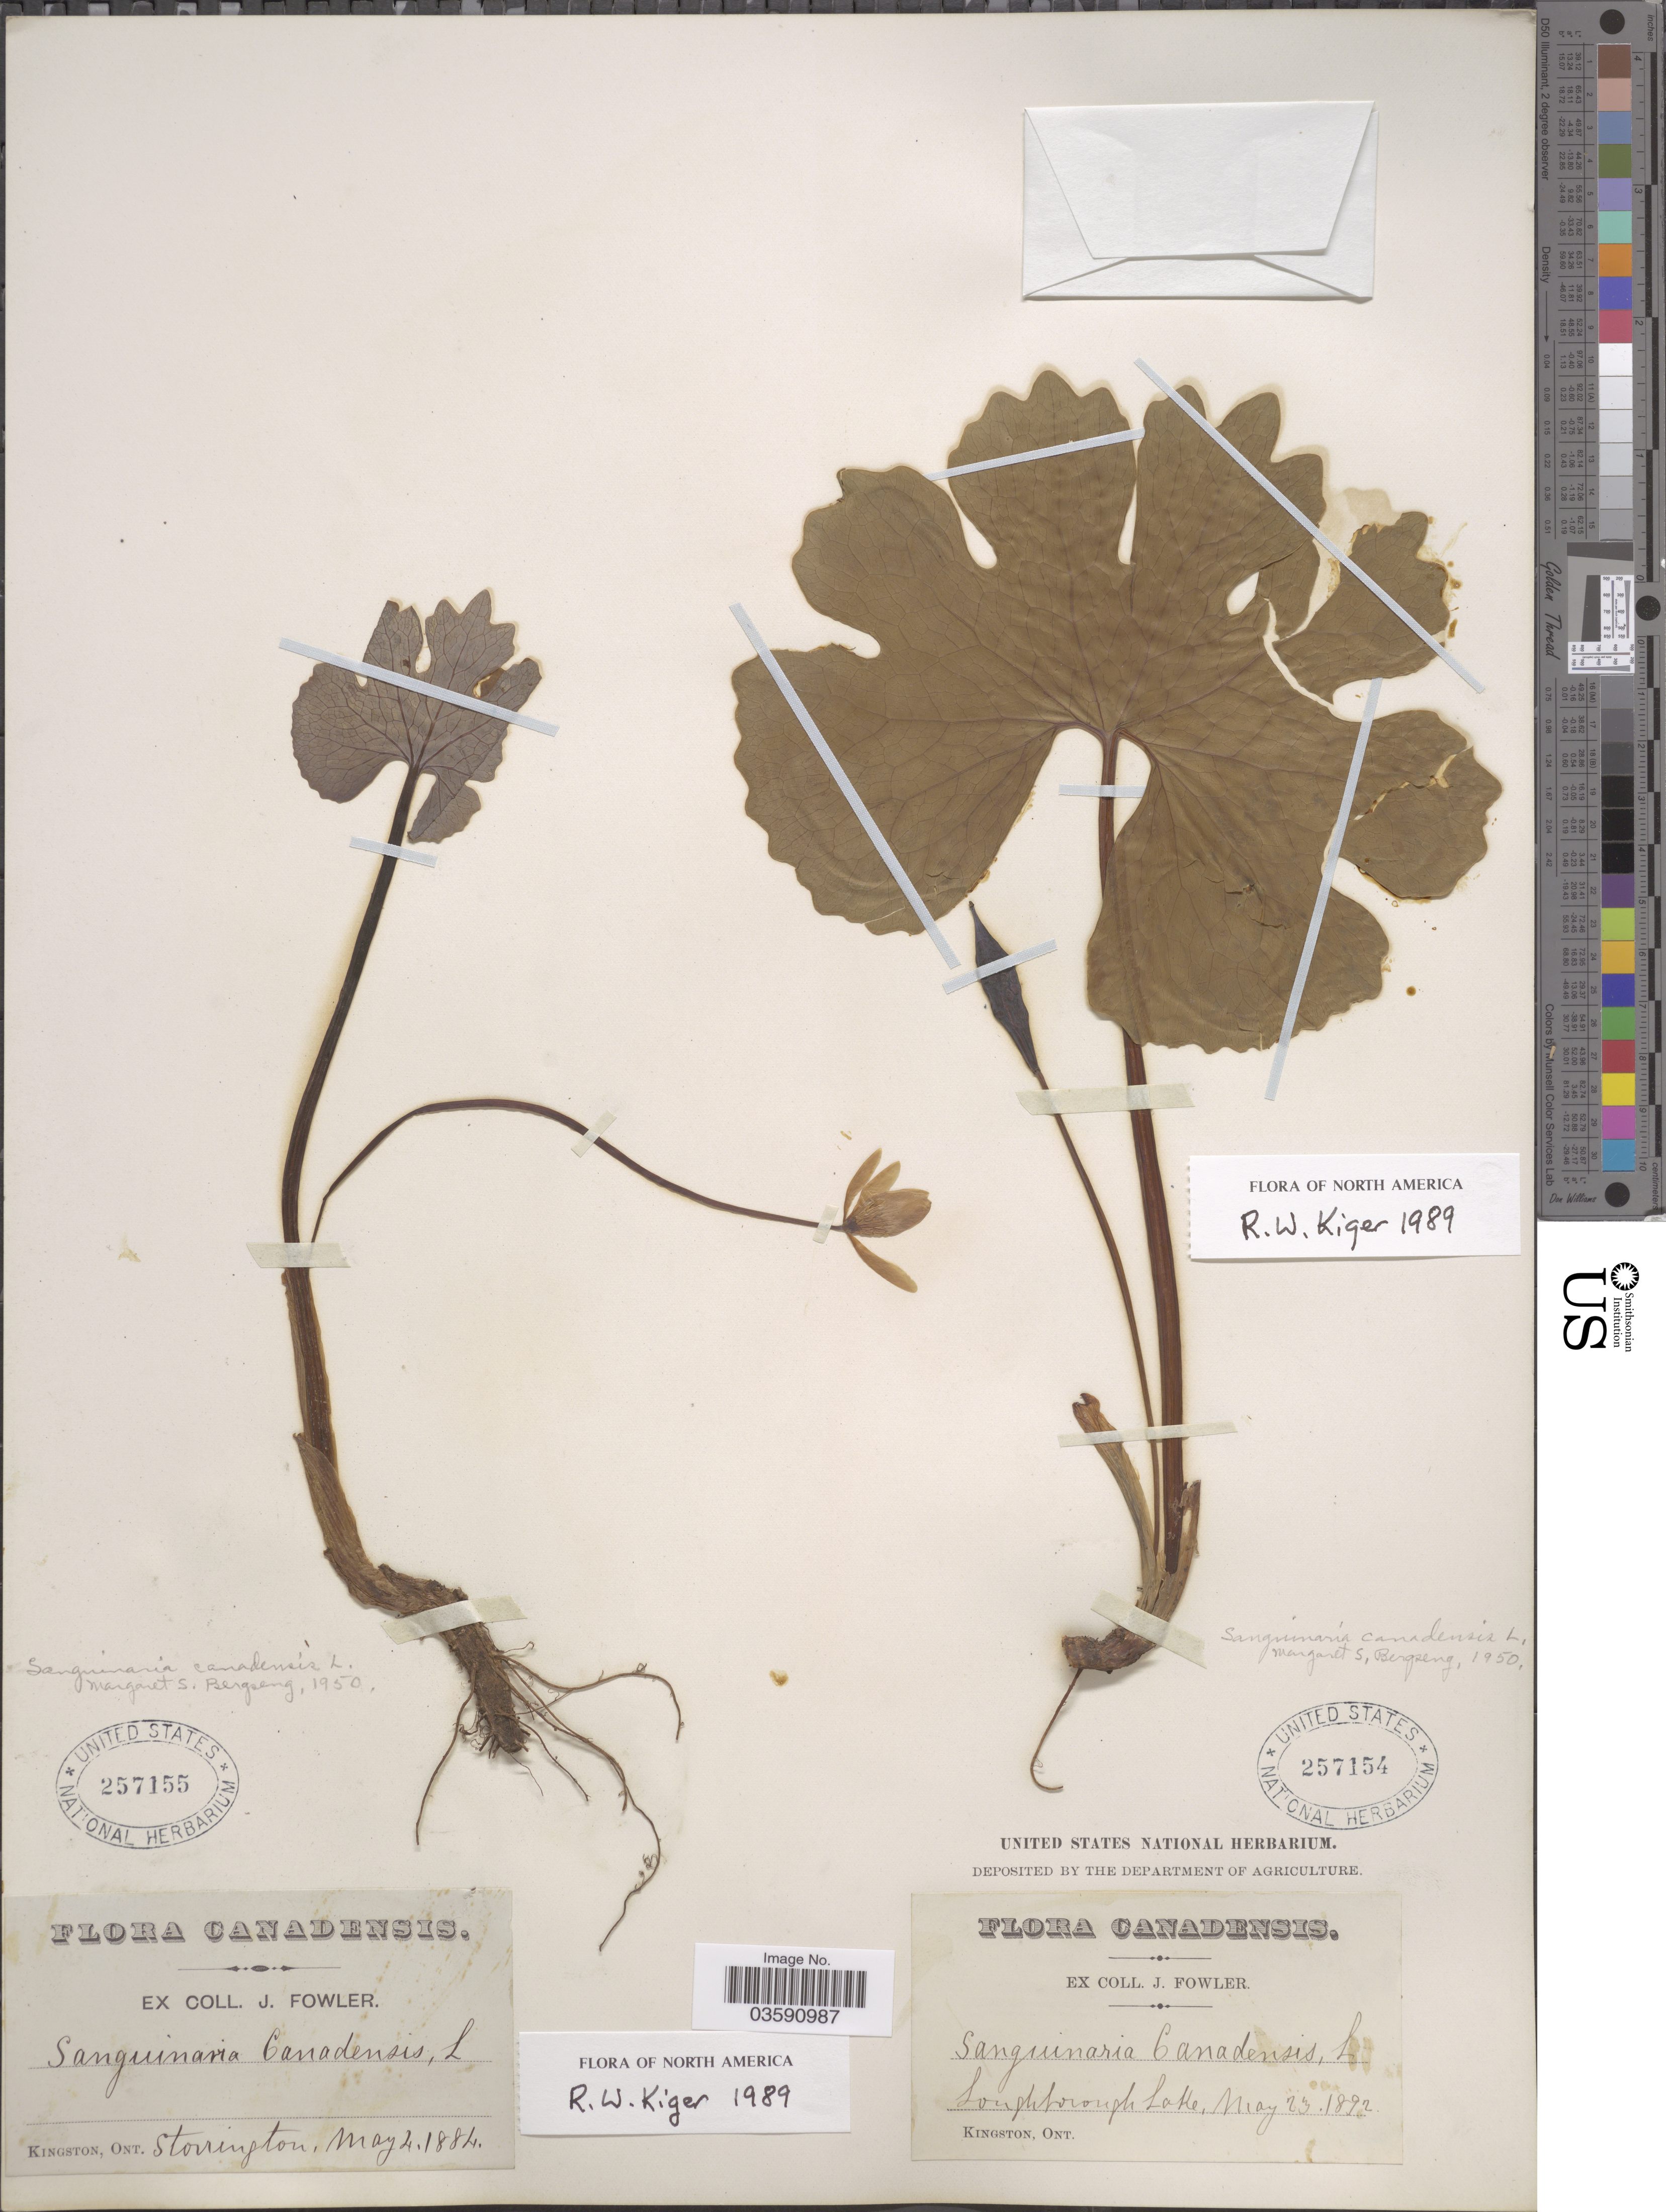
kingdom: Plantae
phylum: Tracheophyta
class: Magnoliopsida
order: Ranunculales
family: Papaveraceae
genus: Sanguinaria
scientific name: Sanguinaria canadensis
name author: L.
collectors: J. Fowler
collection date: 1884-05-04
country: Canada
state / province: Ontario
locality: Storrington.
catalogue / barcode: US 257155